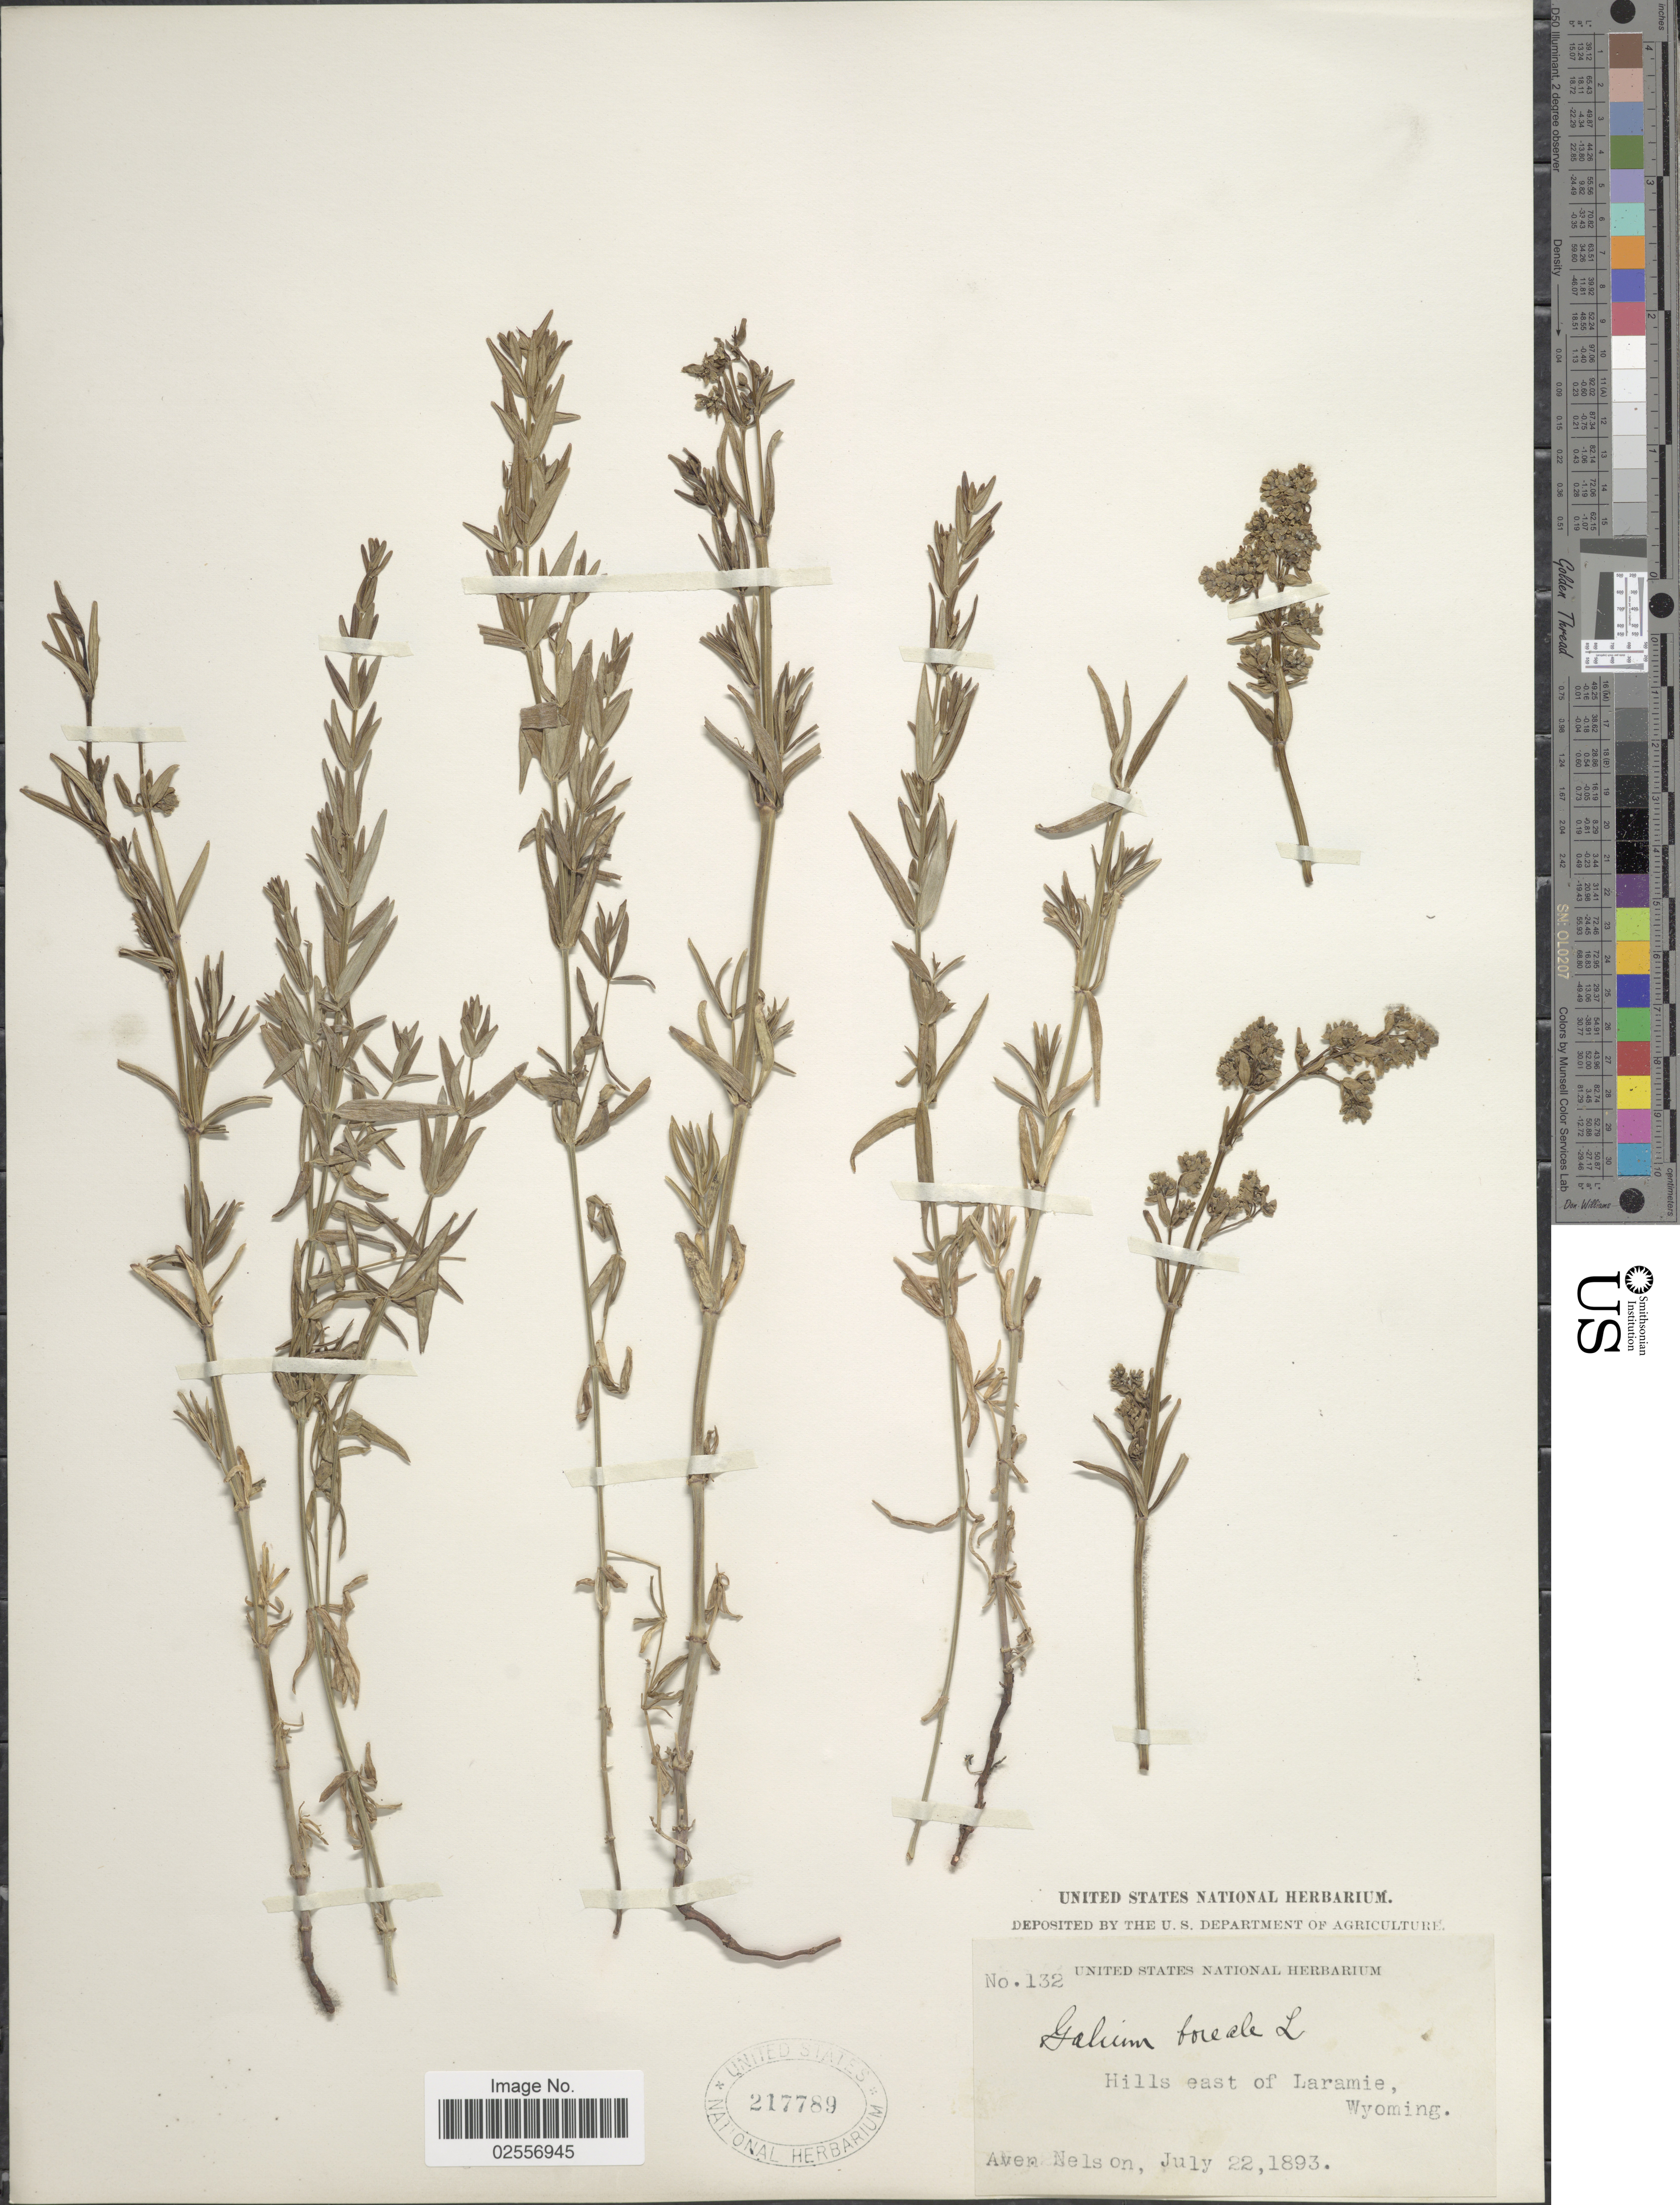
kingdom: Plantae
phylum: Tracheophyta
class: Magnoliopsida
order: Gentianales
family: Rubiaceae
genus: Galium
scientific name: Galium boreale L.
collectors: A. Nelson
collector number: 132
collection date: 1893-07-22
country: United States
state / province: Wyoming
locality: Hills east at Laramie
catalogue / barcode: US 217789